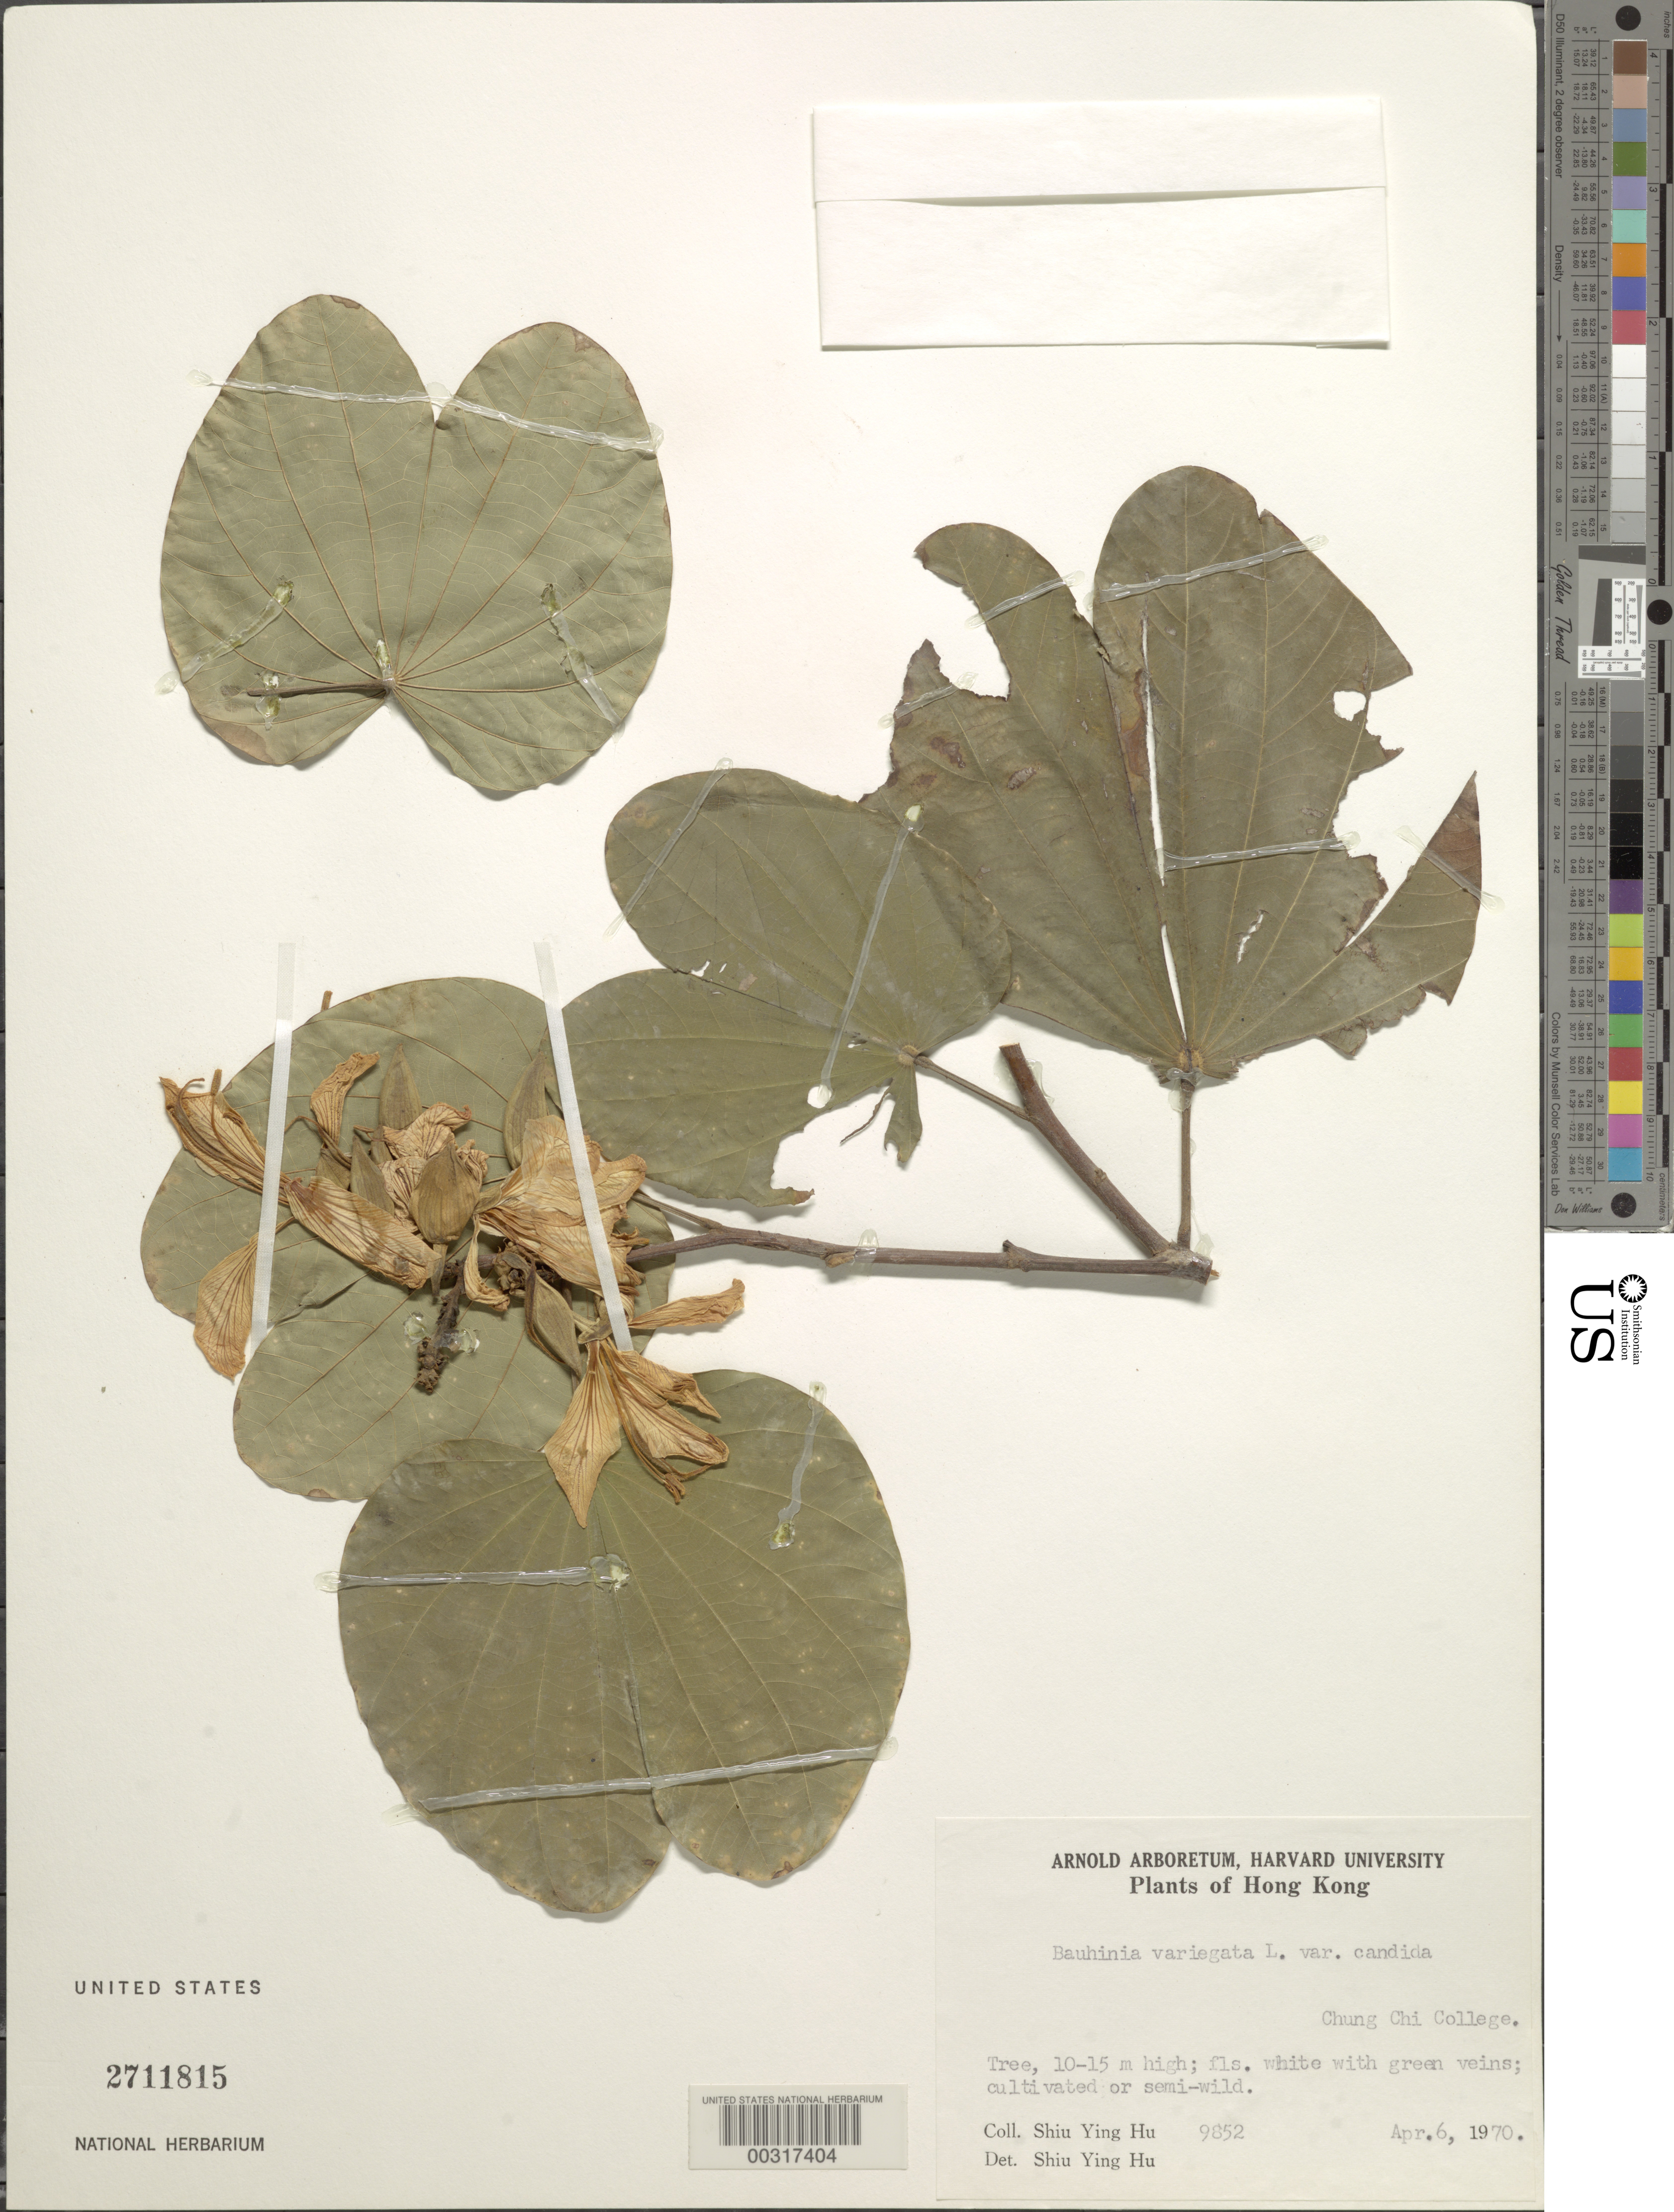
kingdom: Plantae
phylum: Tracheophyta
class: Magnoliopsida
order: Fabales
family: Fabaceae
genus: Phanera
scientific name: Phanera variegata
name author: (L.) Benth.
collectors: S. Y. Hu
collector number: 9852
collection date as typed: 06 Apr 1970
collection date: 1970-04-06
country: China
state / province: Hong Kong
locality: Chung chi college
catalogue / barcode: US 2711815